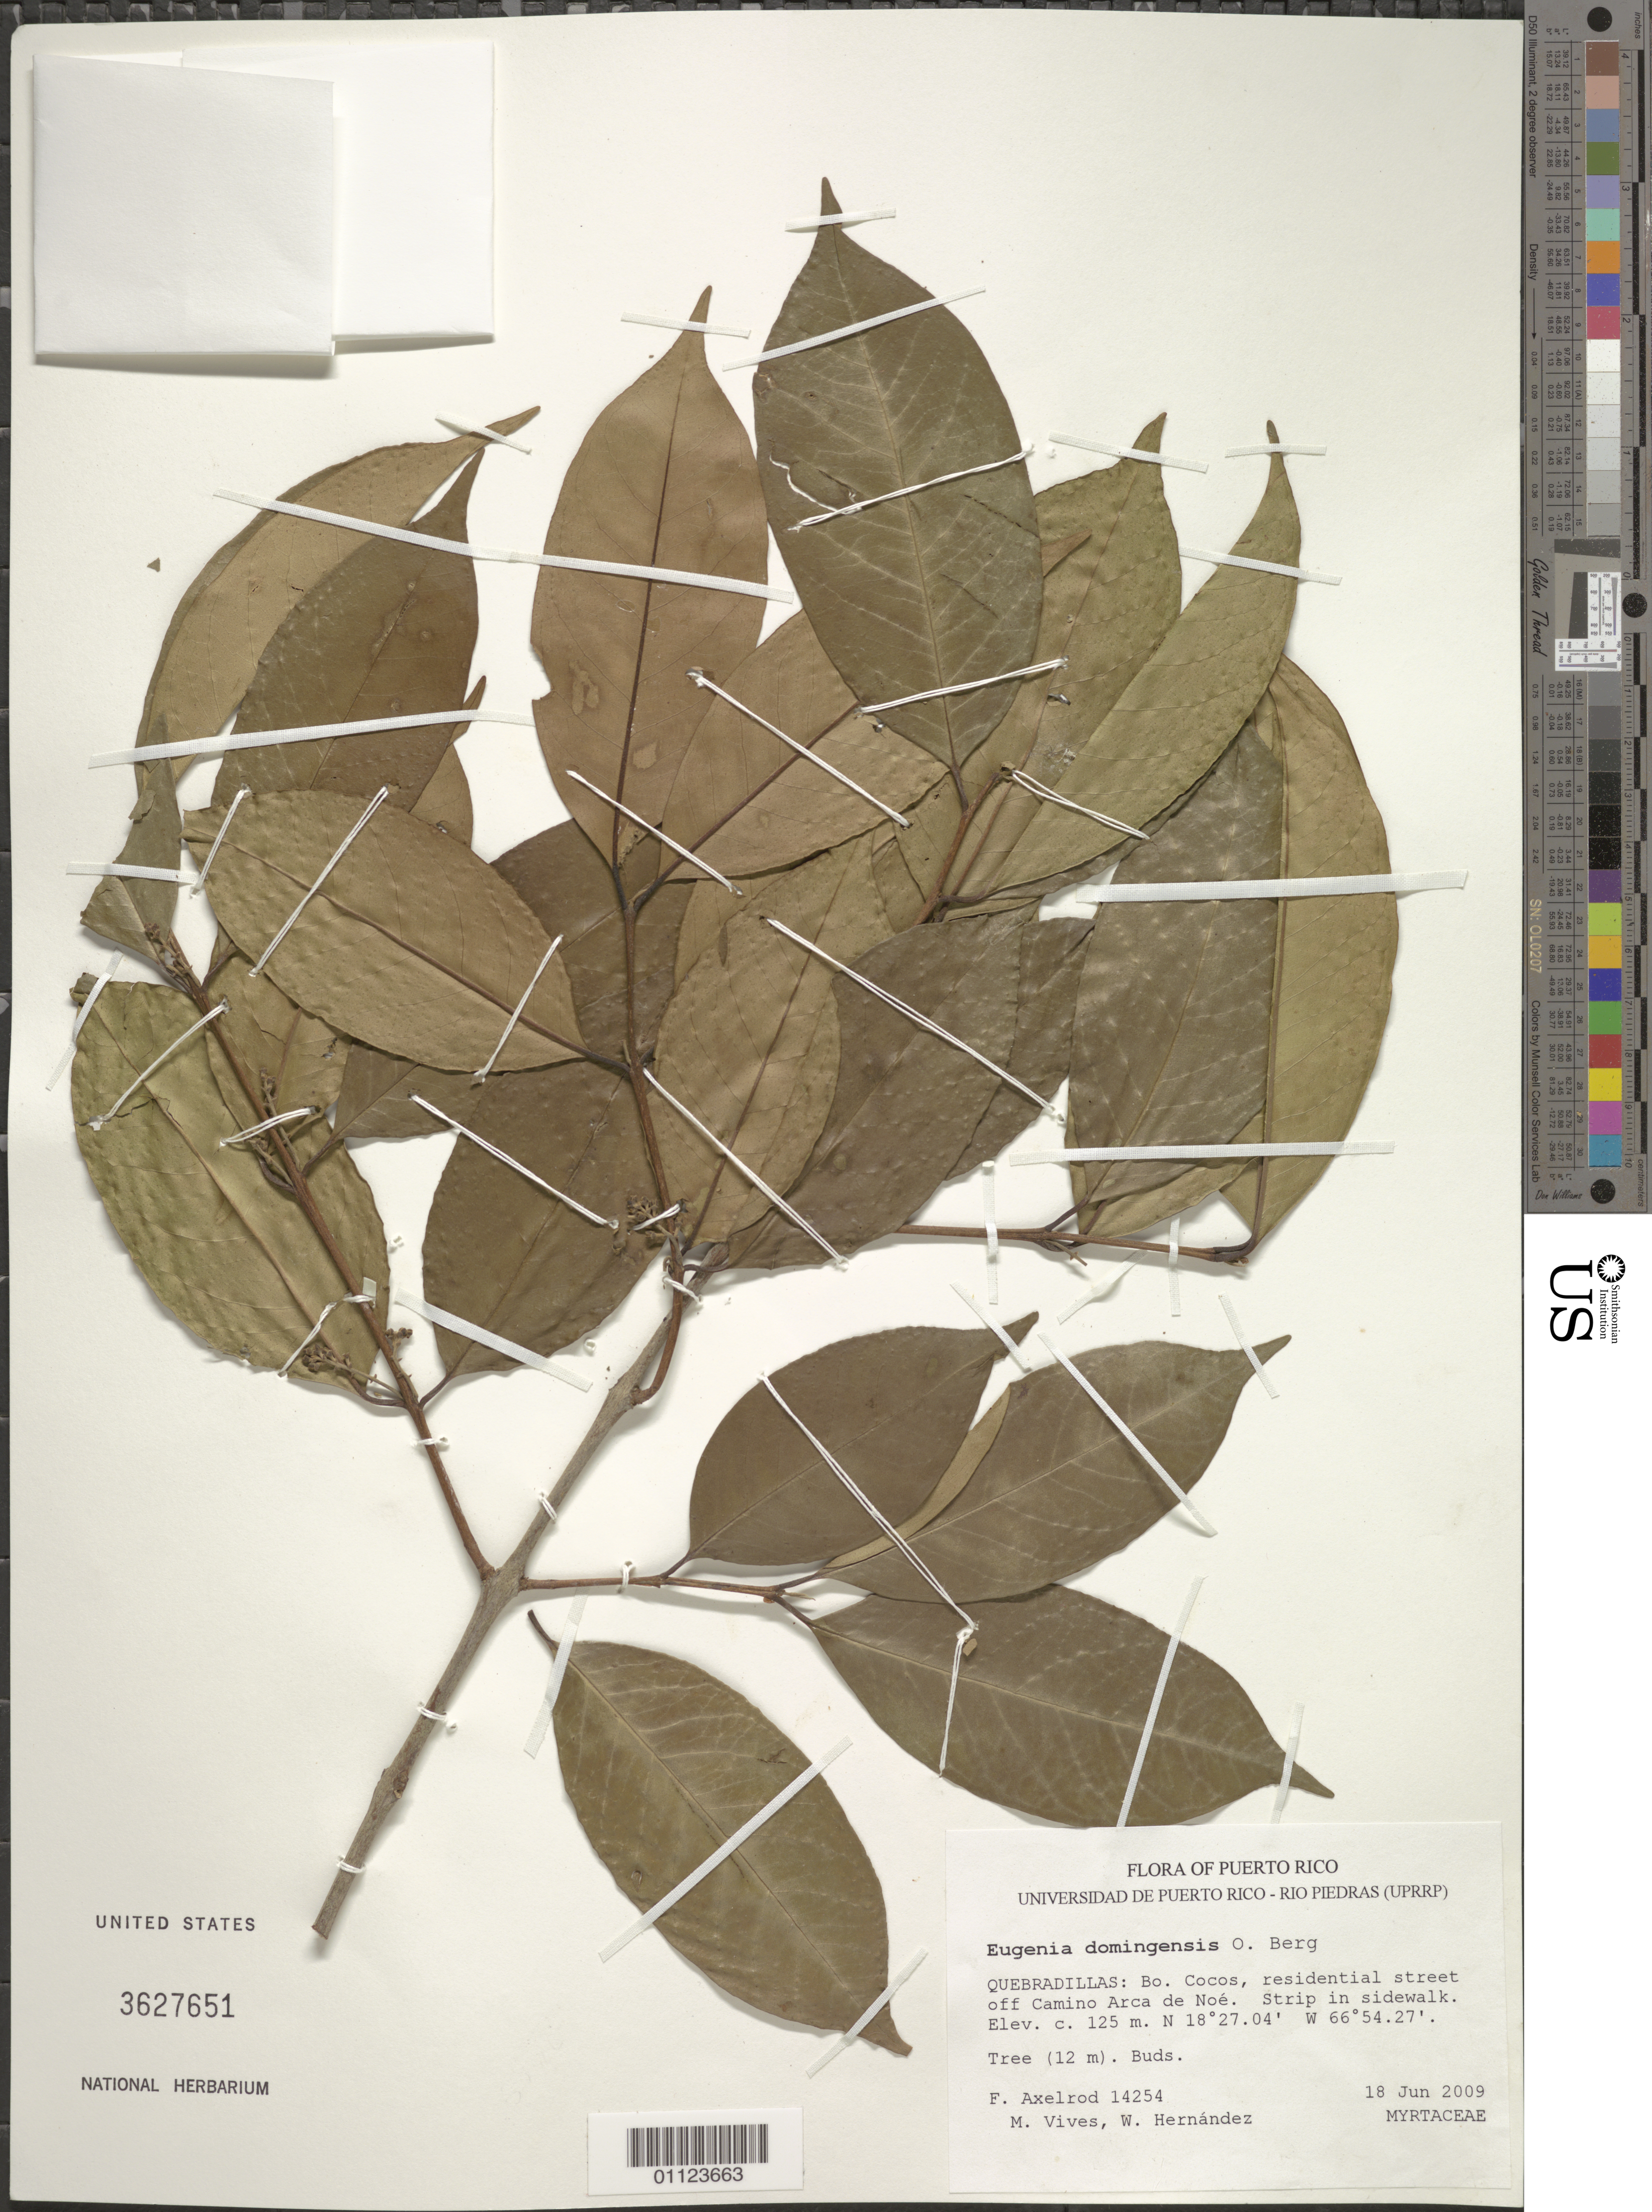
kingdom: Plantae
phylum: Tracheophyta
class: Magnoliopsida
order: Myrtales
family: Myrtaceae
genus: Eugenia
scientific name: Eugenia domingensis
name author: O. Berg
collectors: F. S. Axelrod, M. Vives & W. Hernández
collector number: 14254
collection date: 2009-06-18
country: Puerto Rico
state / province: Quebradillas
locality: Bo. Cocos, residential street off Camino Arca de Noé.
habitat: Strip in sidewalk.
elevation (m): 125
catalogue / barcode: US 3627651